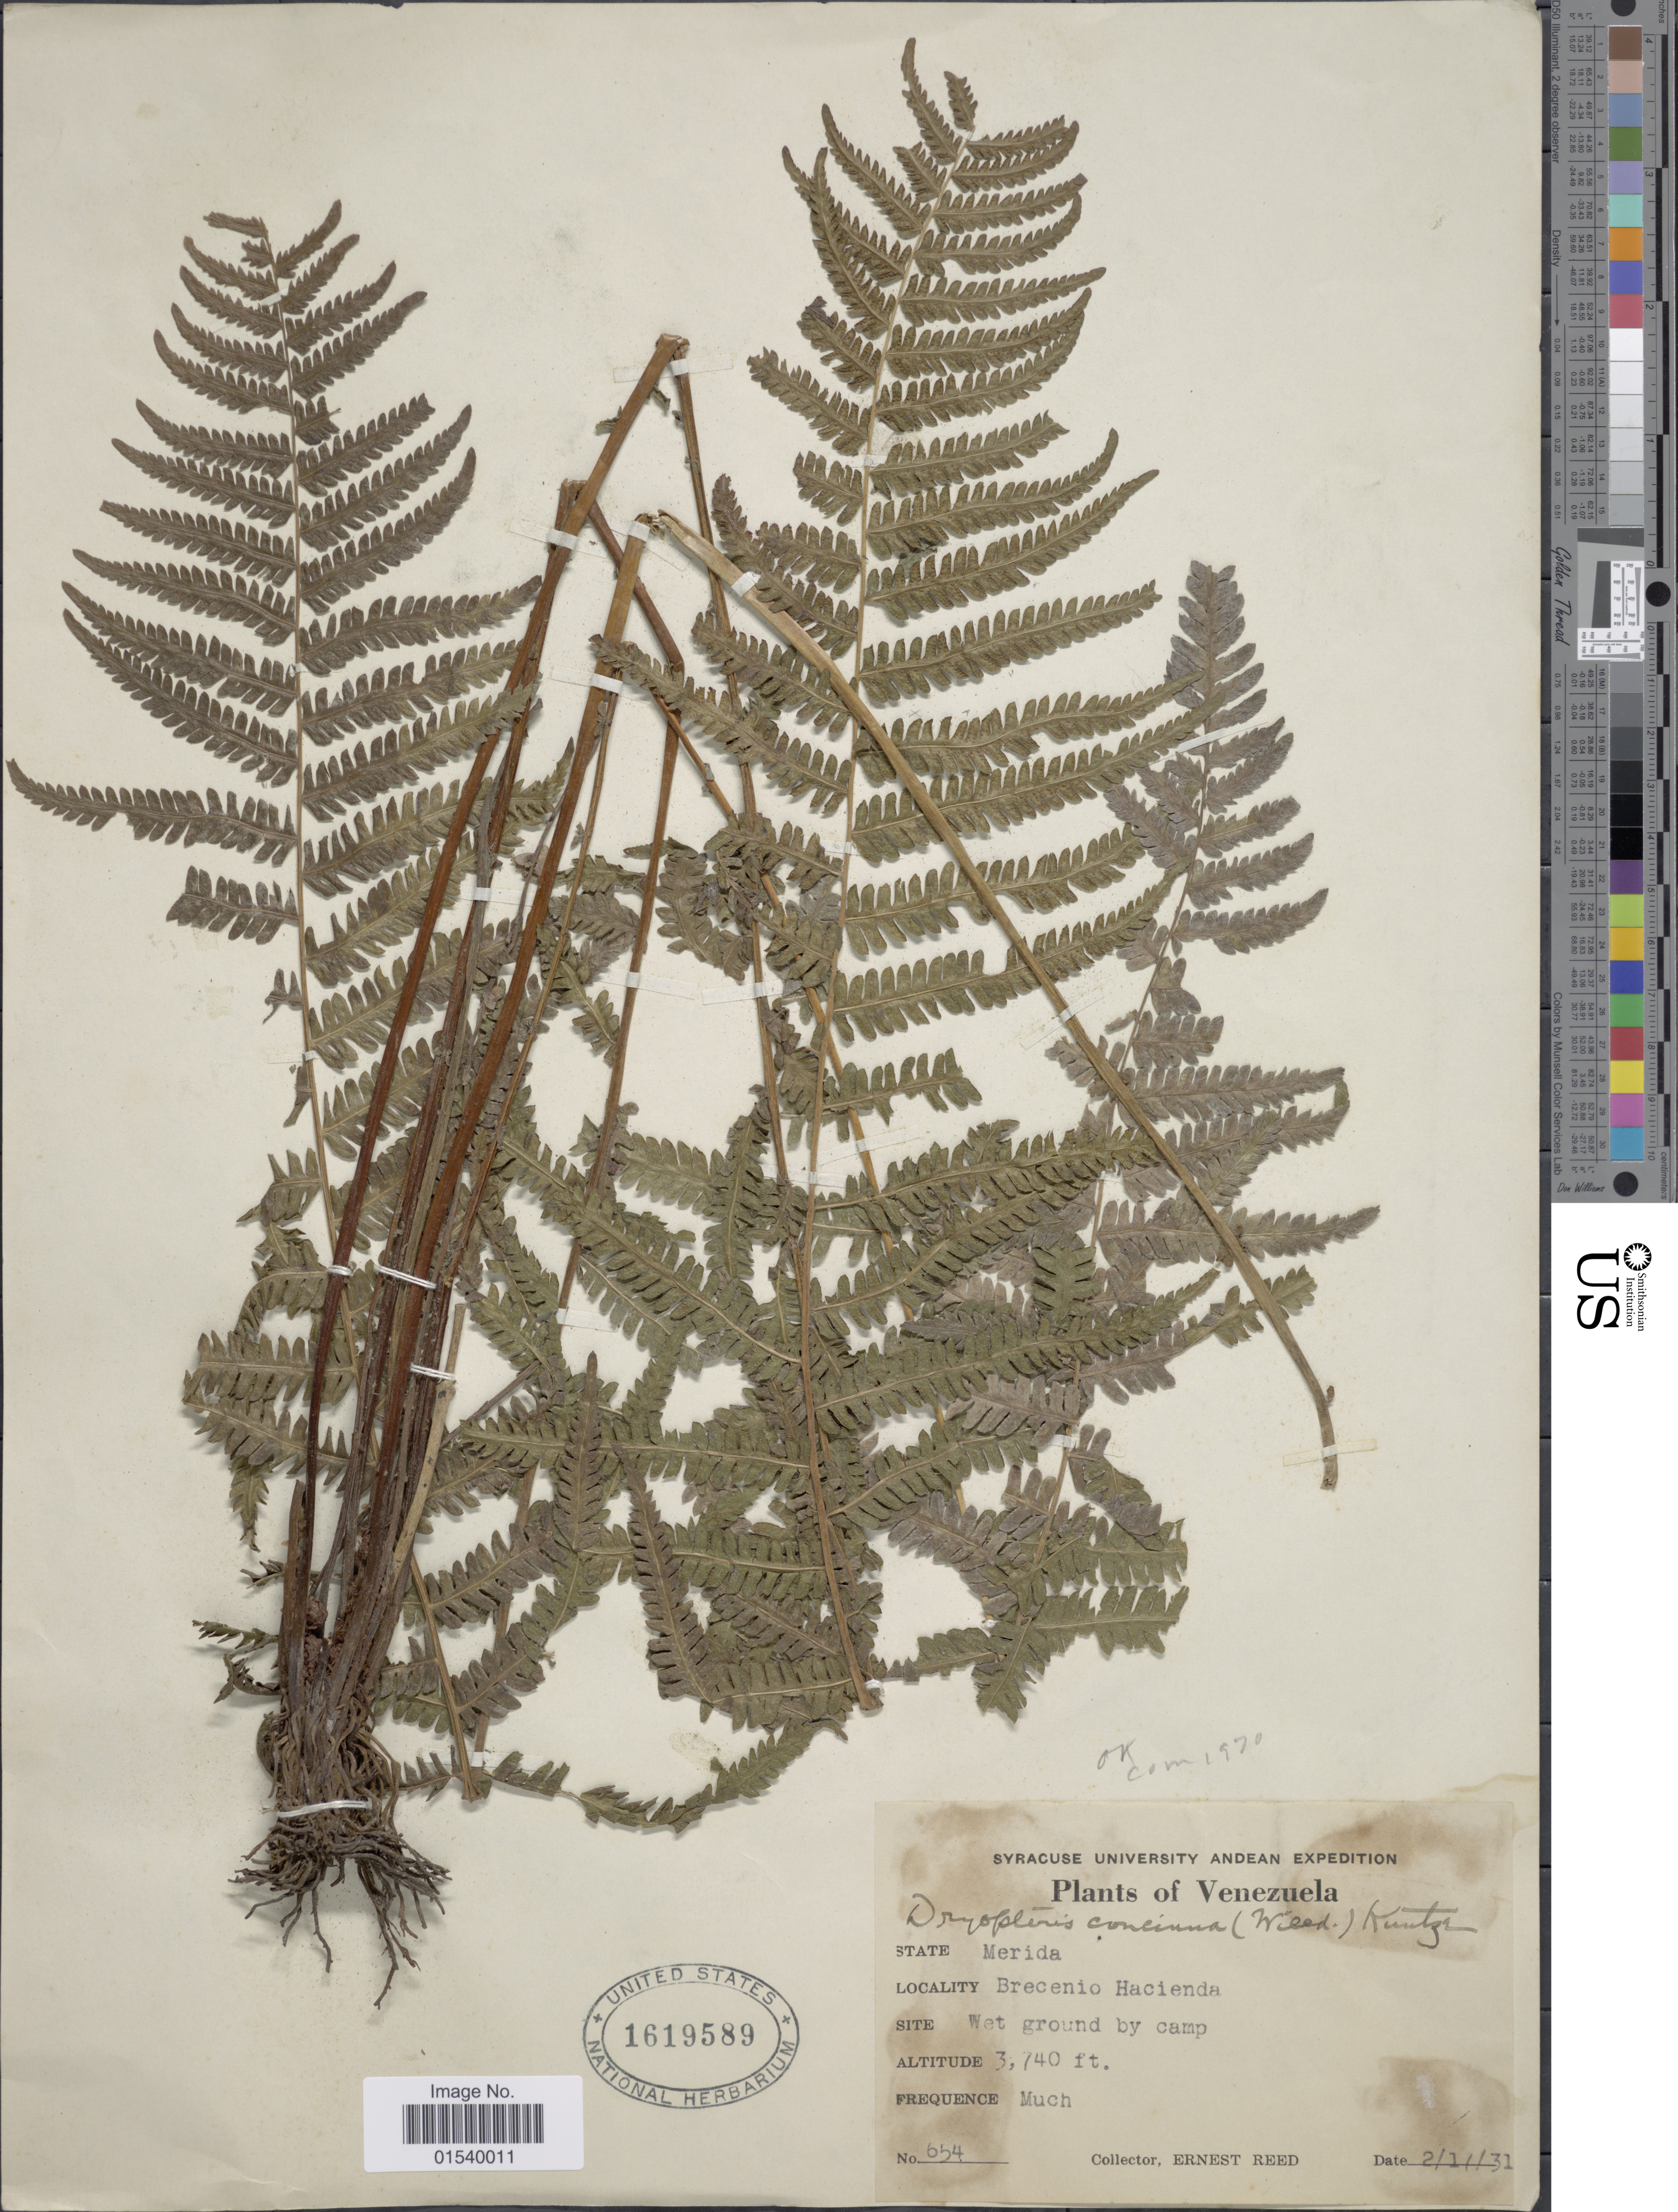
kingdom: Plantae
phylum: Tracheophyta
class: Polypodiopsida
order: Polypodiales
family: Thelypteridaceae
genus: Amauropelta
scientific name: Amauropelta concinna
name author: (Willd.) Pic. Serm.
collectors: E. Reed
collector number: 654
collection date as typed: Transcribed d/m/y: 17/2/31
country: Venezuela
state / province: Mérida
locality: Brecenio Hacienda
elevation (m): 1140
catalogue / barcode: US 1619589